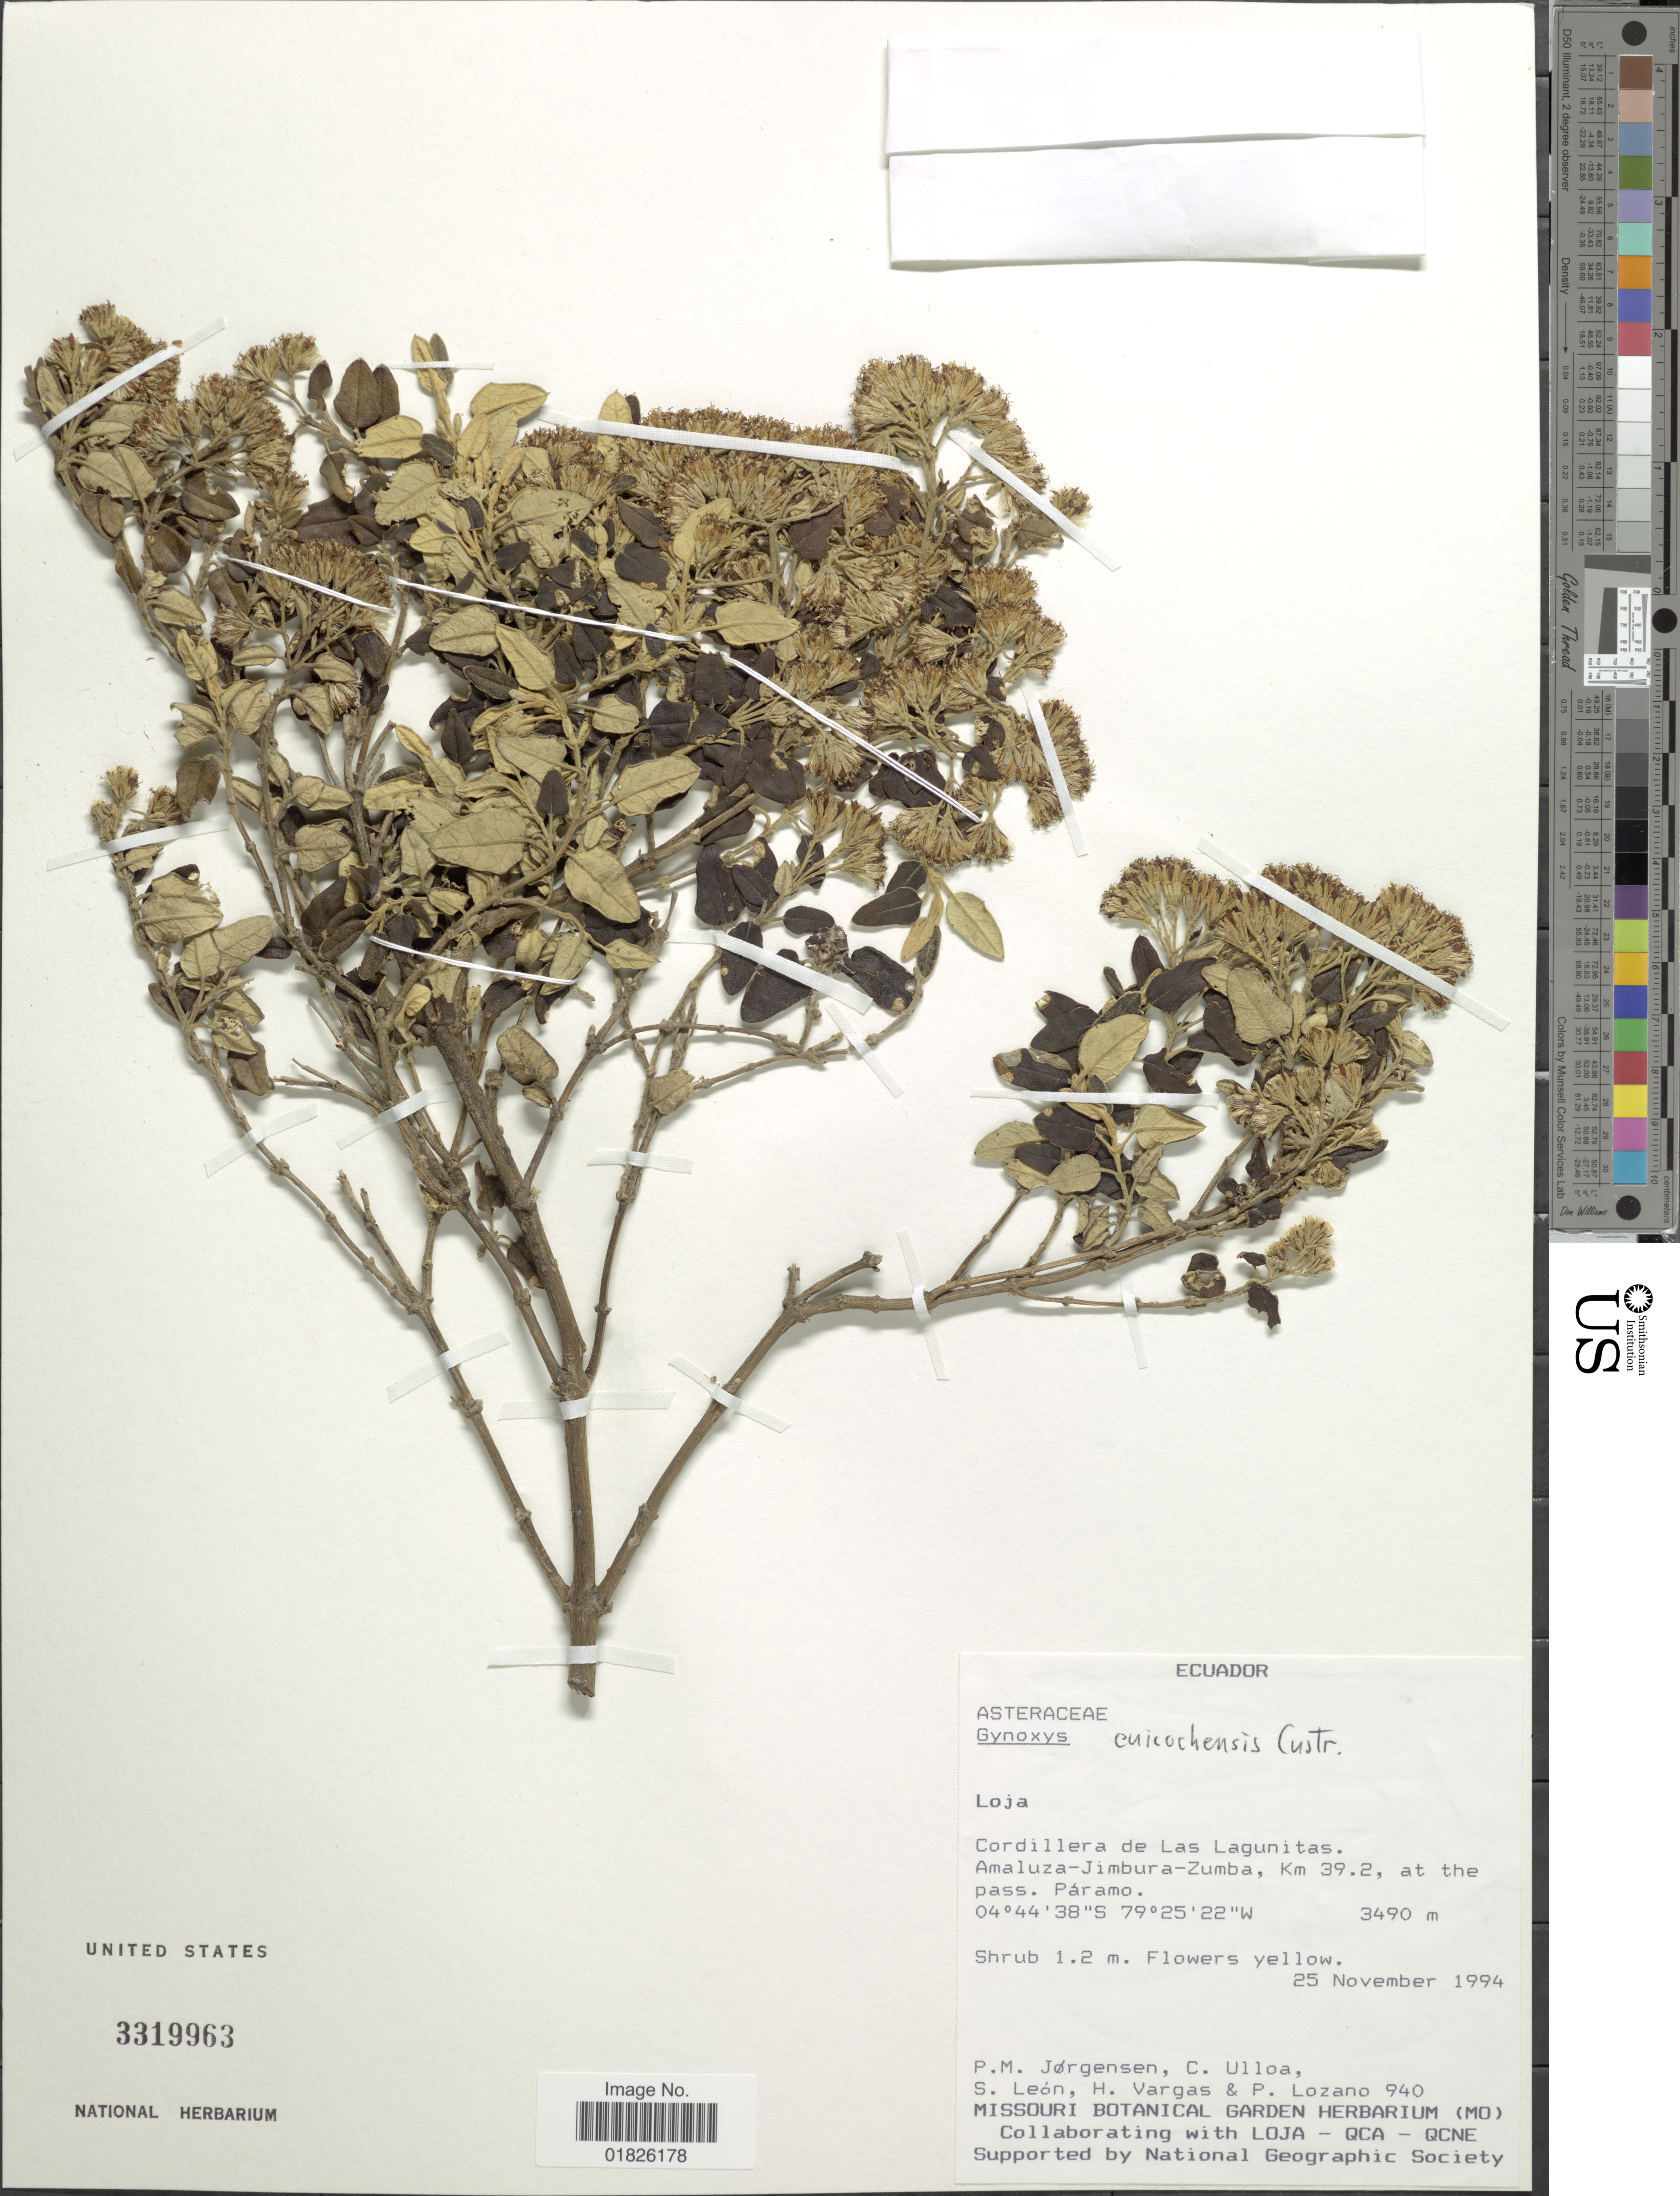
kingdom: Plantae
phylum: Tracheophyta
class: Magnoliopsida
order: Asterales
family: Asteraceae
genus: Gynoxys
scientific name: Gynoxys cuicochensis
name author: Cuatrec.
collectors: P. Jørgensen, C. Ulloa, S. León, H. Vargas & P. Lozano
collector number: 940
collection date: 1994-11-25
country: Ecuador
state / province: Loja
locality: Cordillera de Las Lagunitas. Amaluza-Jimbura-umba, km 39.2 at the pass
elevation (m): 3490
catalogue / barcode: US 3319963